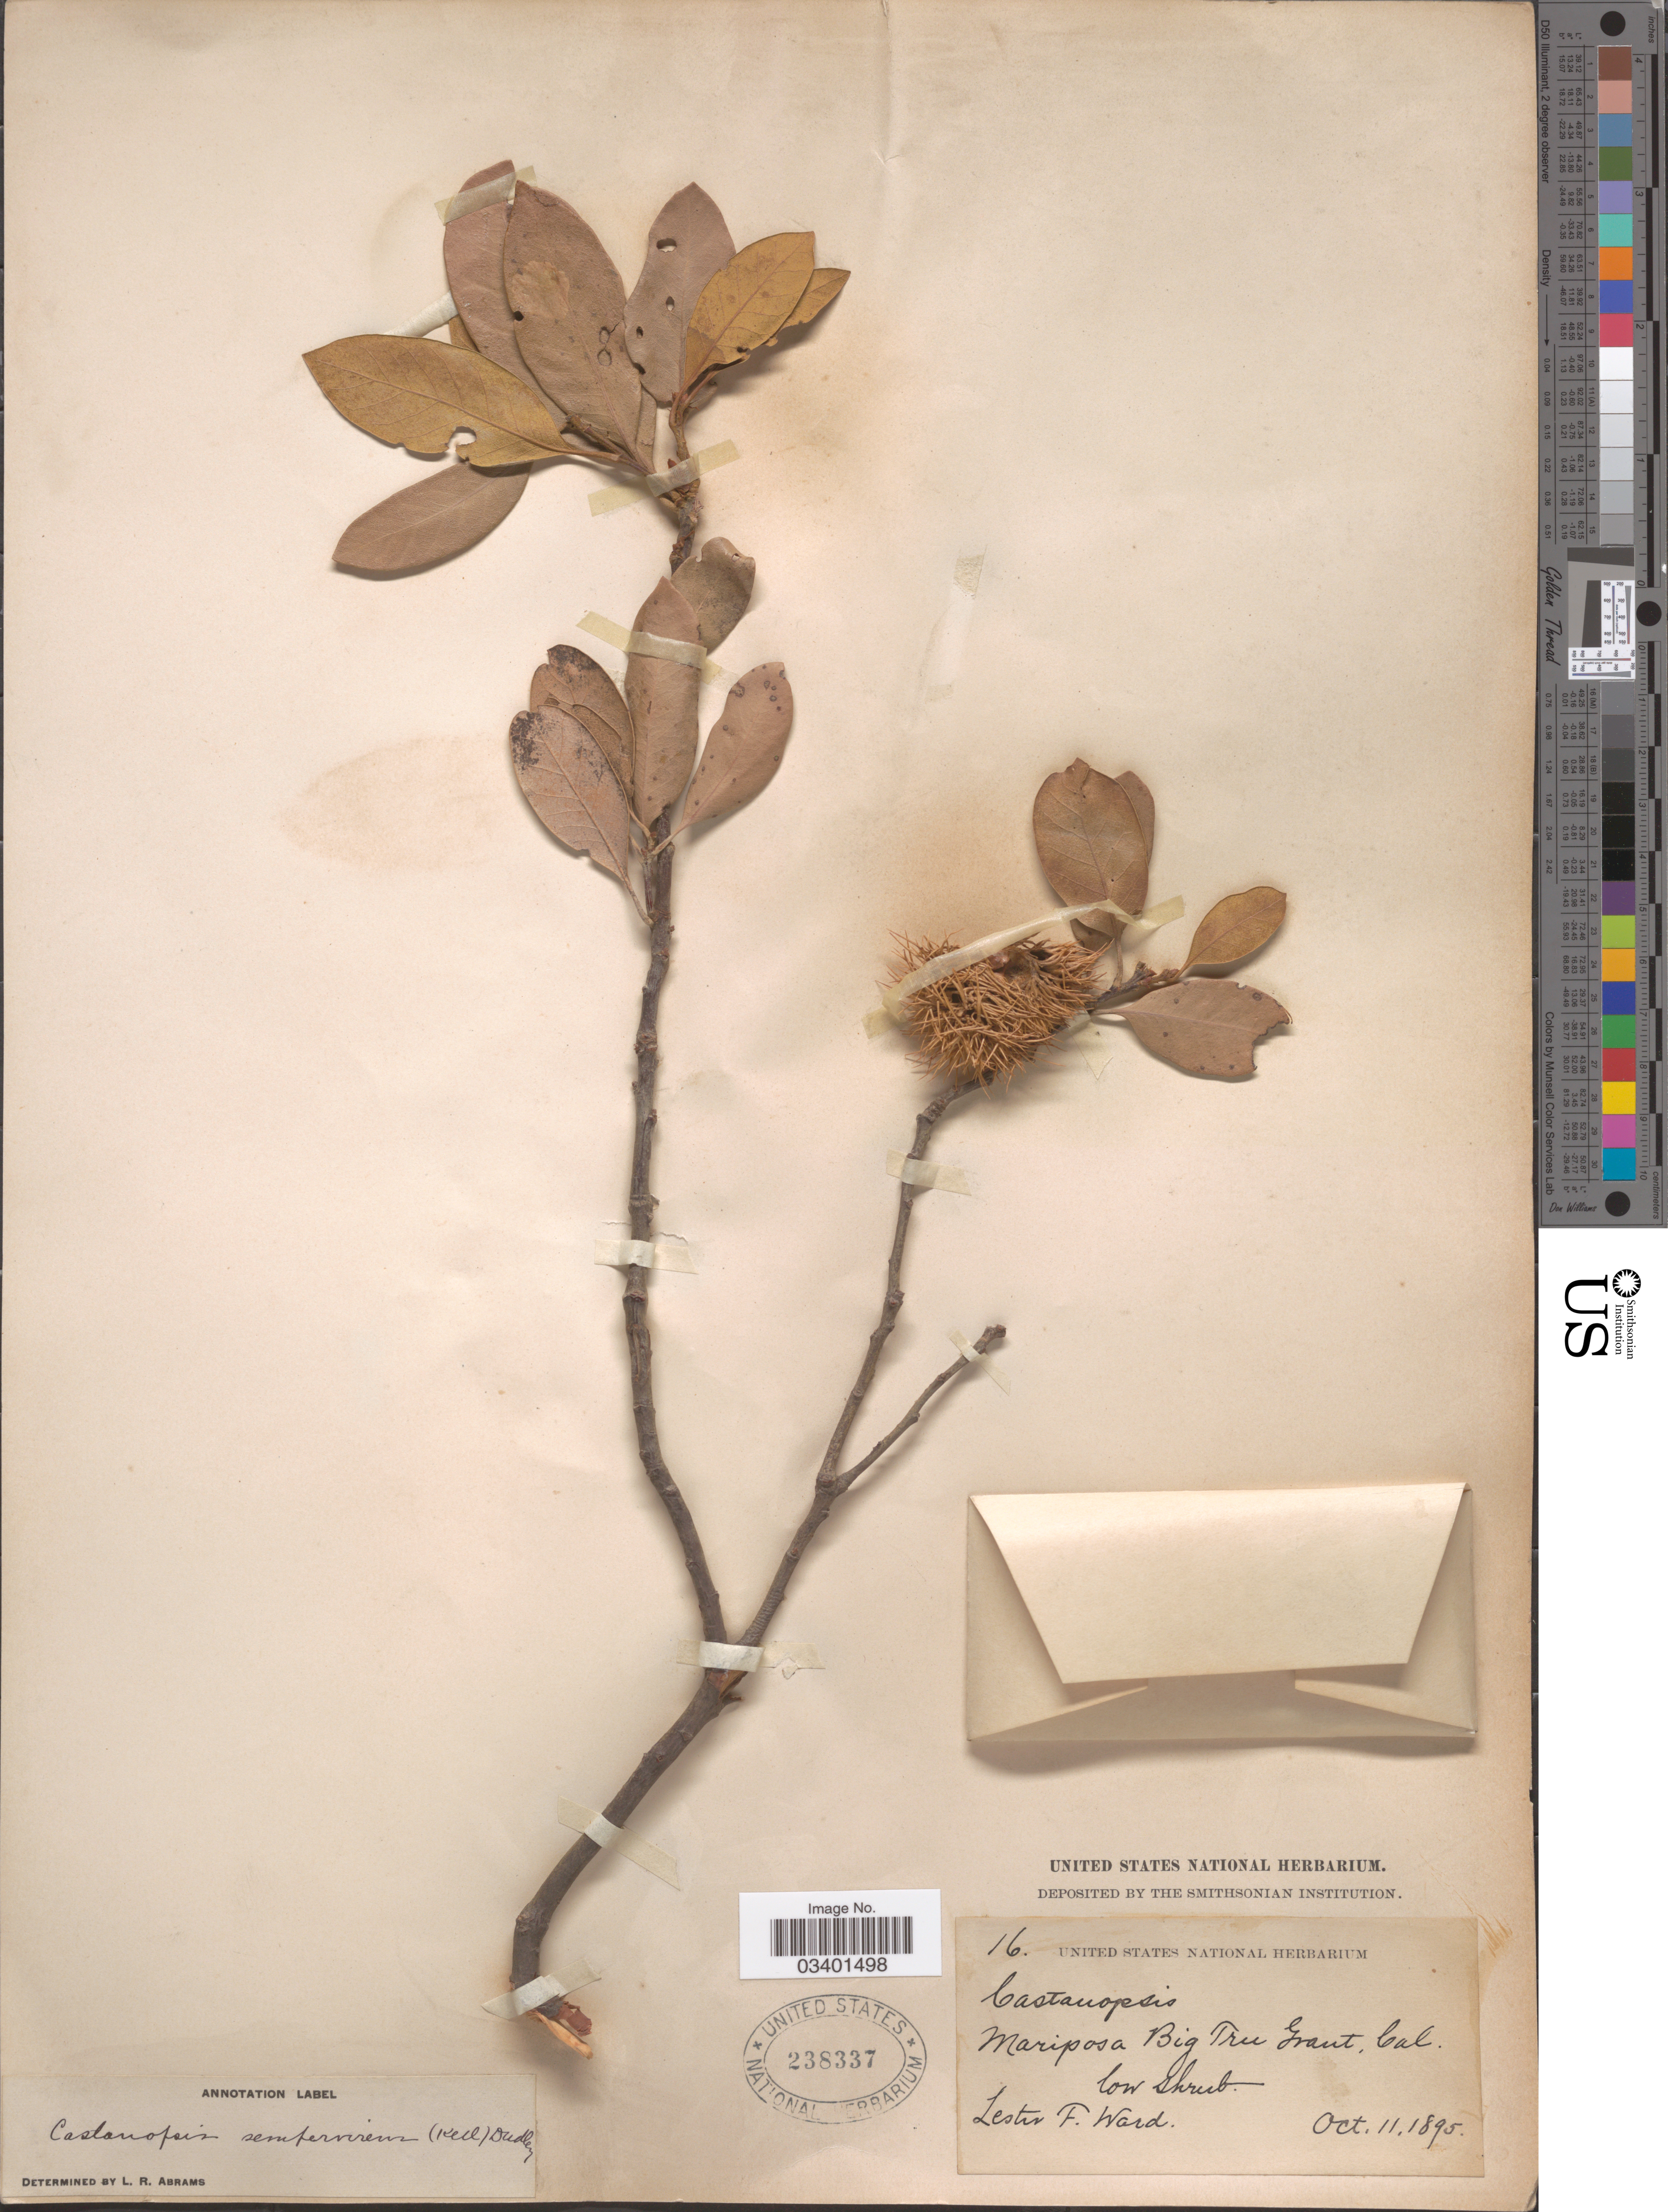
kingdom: Plantae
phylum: Tracheophyta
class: Magnoliopsida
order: Fagales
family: Fagaceae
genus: Chrysolepis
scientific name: Chrysolepis sempervirens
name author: (Kellogg) Hjelmq.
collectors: L. F. Ward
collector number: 16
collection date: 1895-10-11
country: United States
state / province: California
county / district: Mariposa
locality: Mariposa Big Tree Grant.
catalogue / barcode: US 238337